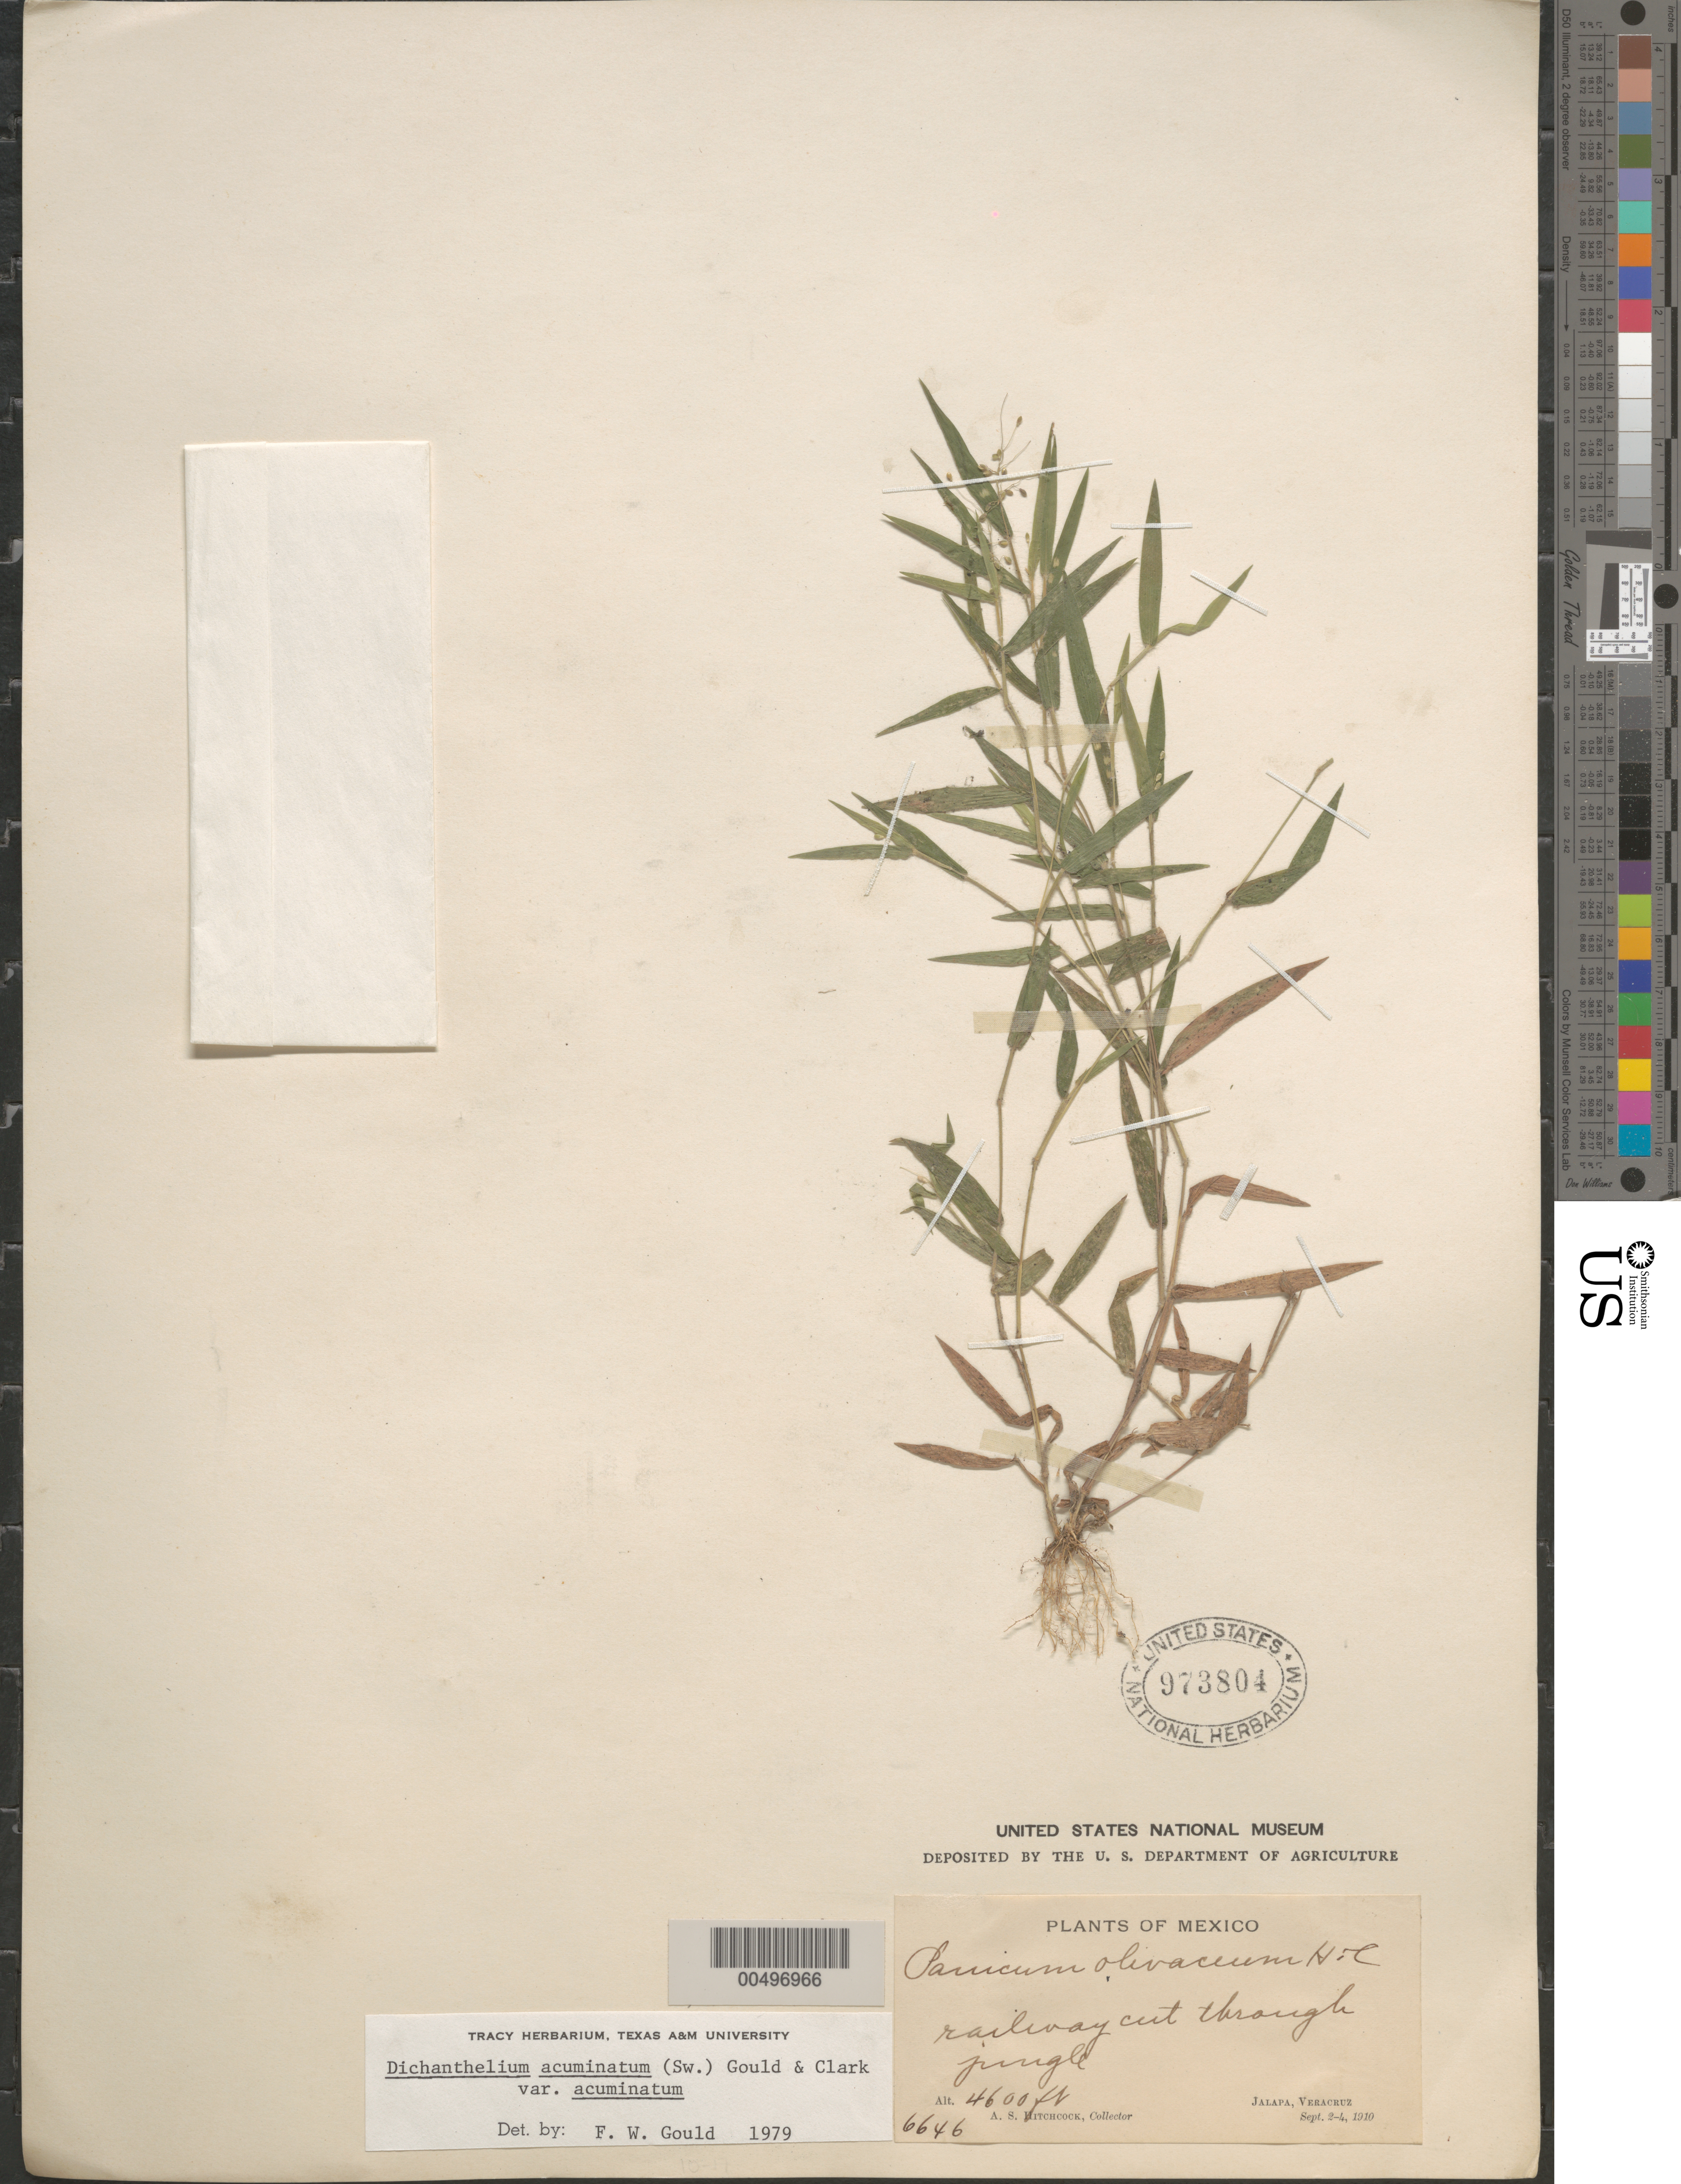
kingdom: Plantae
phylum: Tracheophyta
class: Liliopsida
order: Poales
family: Poaceae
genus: Dichanthelium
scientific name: Dichanthelium acuminatum var. villosum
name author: (A. Gray) Gould & C.A. Clark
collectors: A. S. Hitchcock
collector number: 6646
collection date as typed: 2 Sep 1910 to 4 Sep 1910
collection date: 1910-09-02/1910-09-04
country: Mexico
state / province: Veracruz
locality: Jalapa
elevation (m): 1402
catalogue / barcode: US 973804